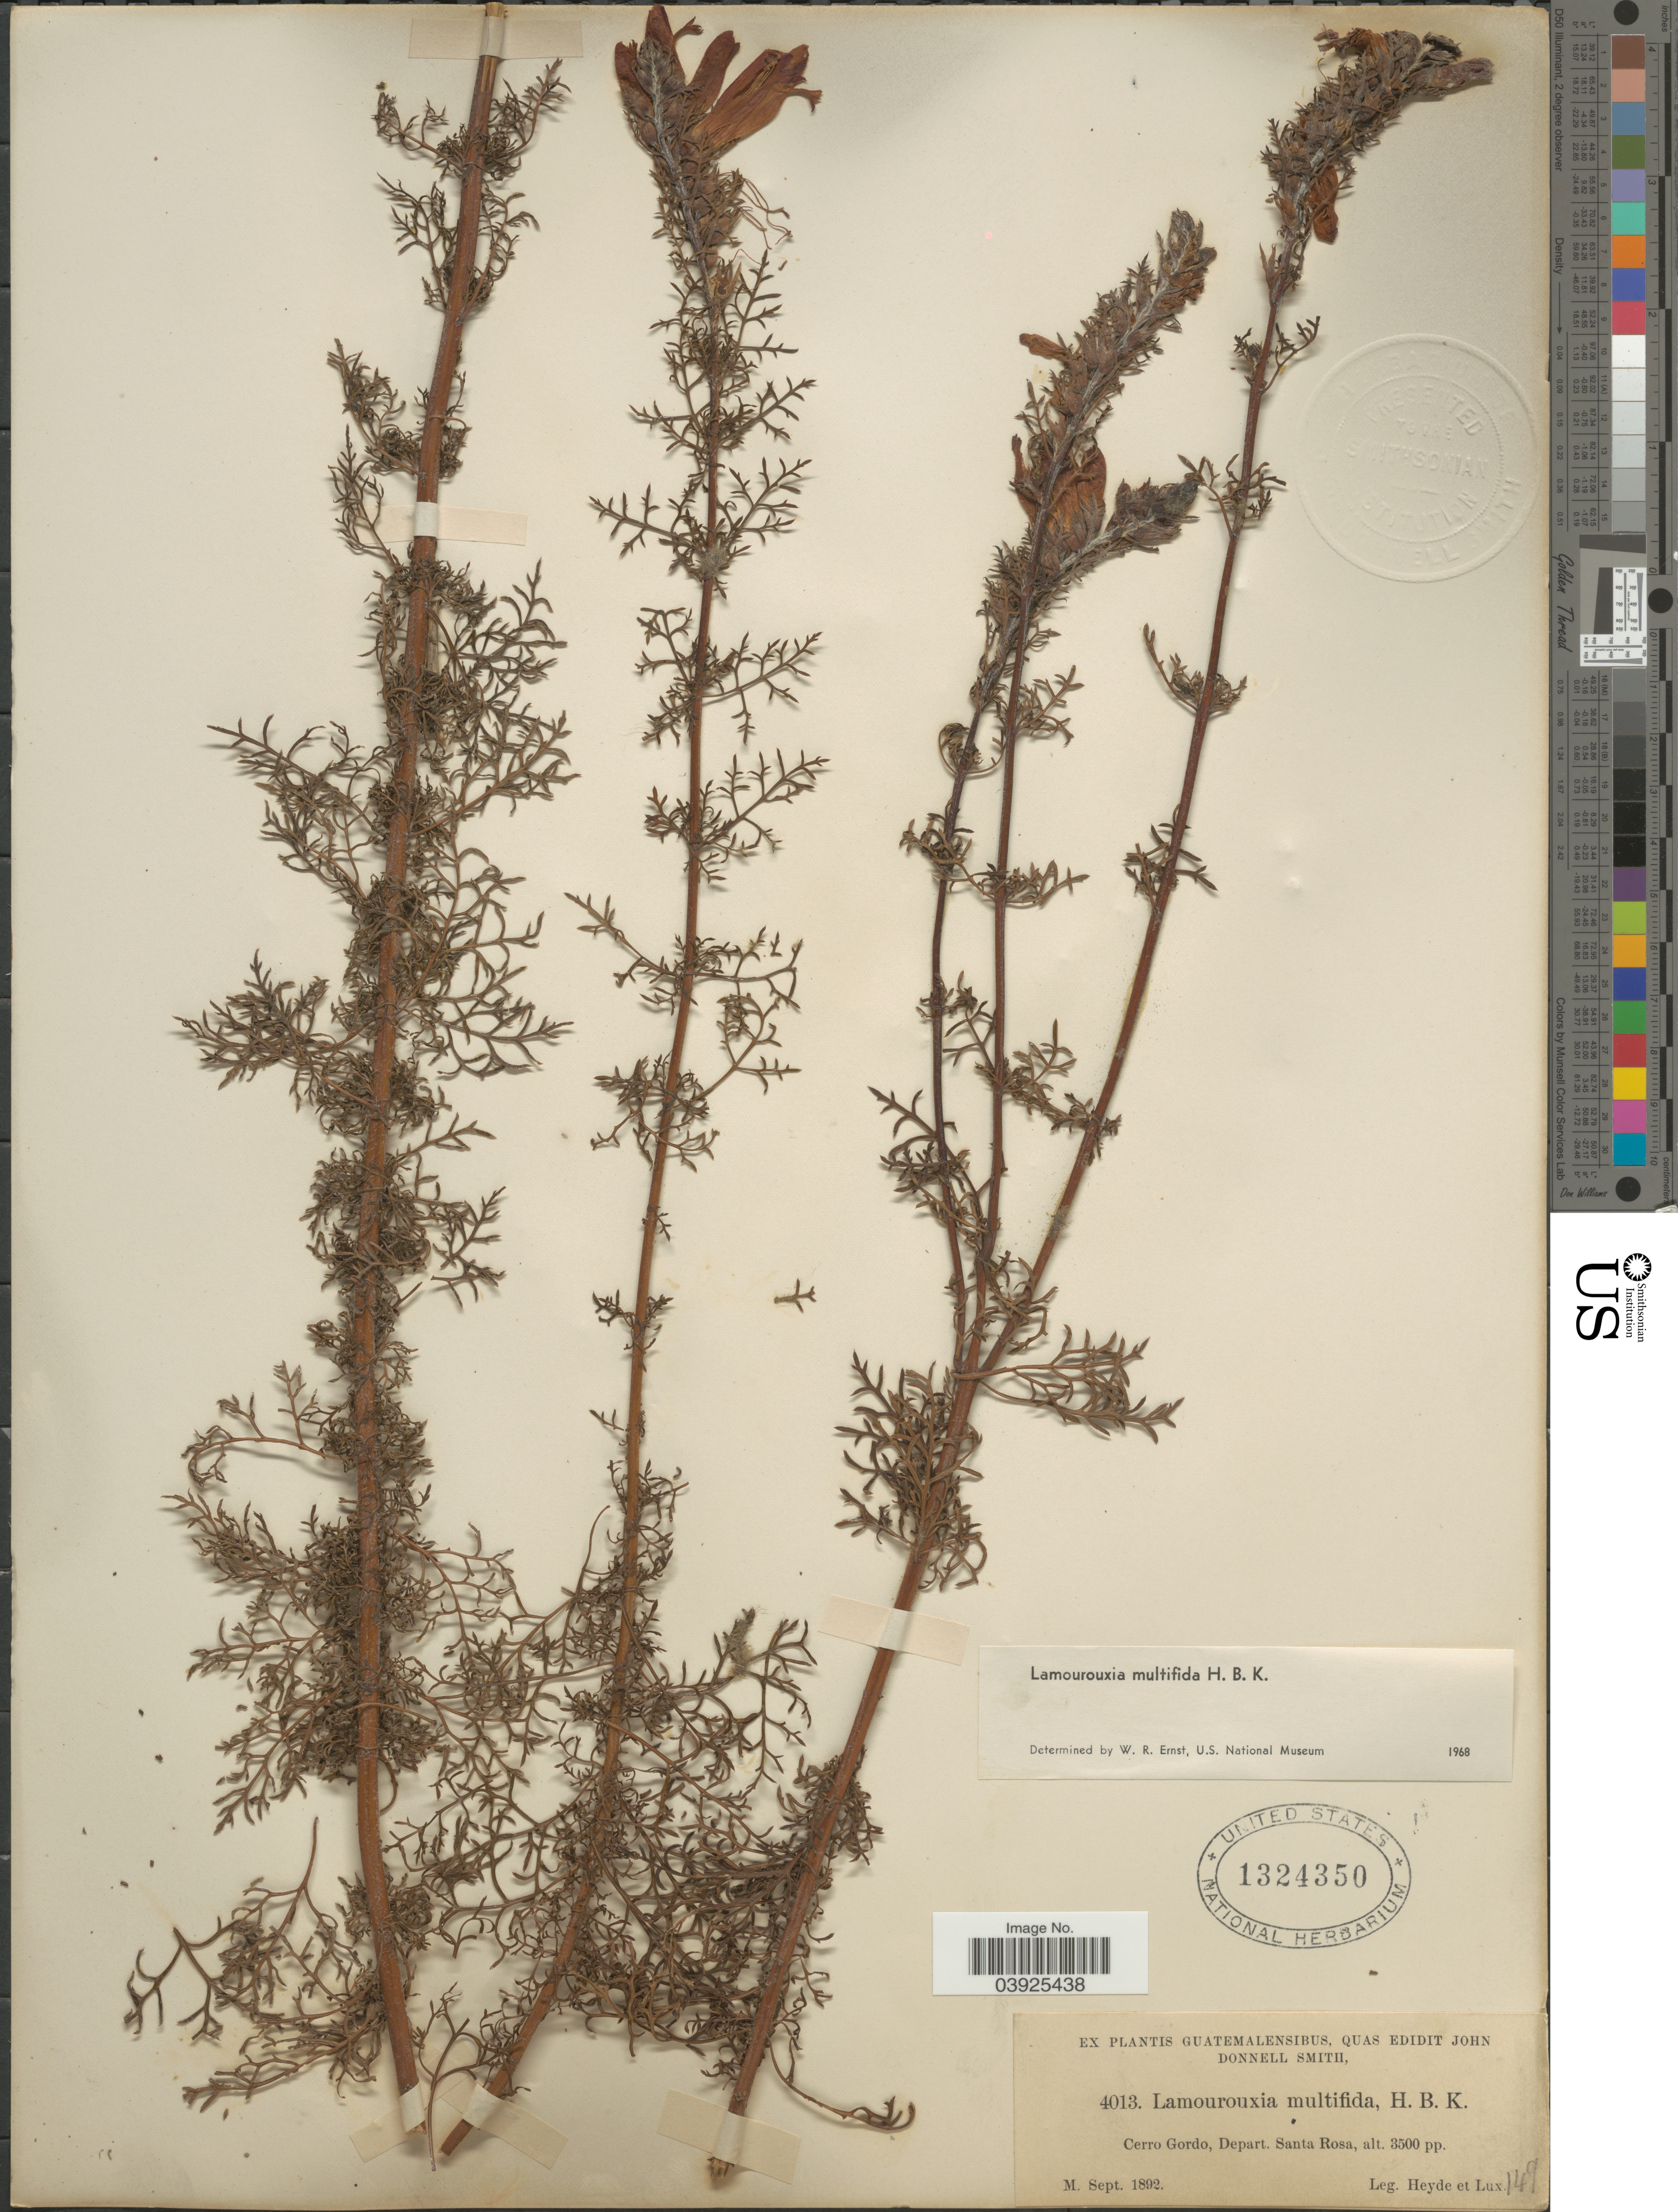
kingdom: Plantae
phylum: Tracheophyta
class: Magnoliopsida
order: Lamiales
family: Orobanchaceae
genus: Lamourouxia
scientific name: Lamourouxia multifida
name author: Kunth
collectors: Heyde & Lux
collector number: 4013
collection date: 1892-09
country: Guatemala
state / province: Santa Rosa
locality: Cerro Gordo, Depart. Santa Rosa.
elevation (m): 1067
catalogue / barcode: US 1324350